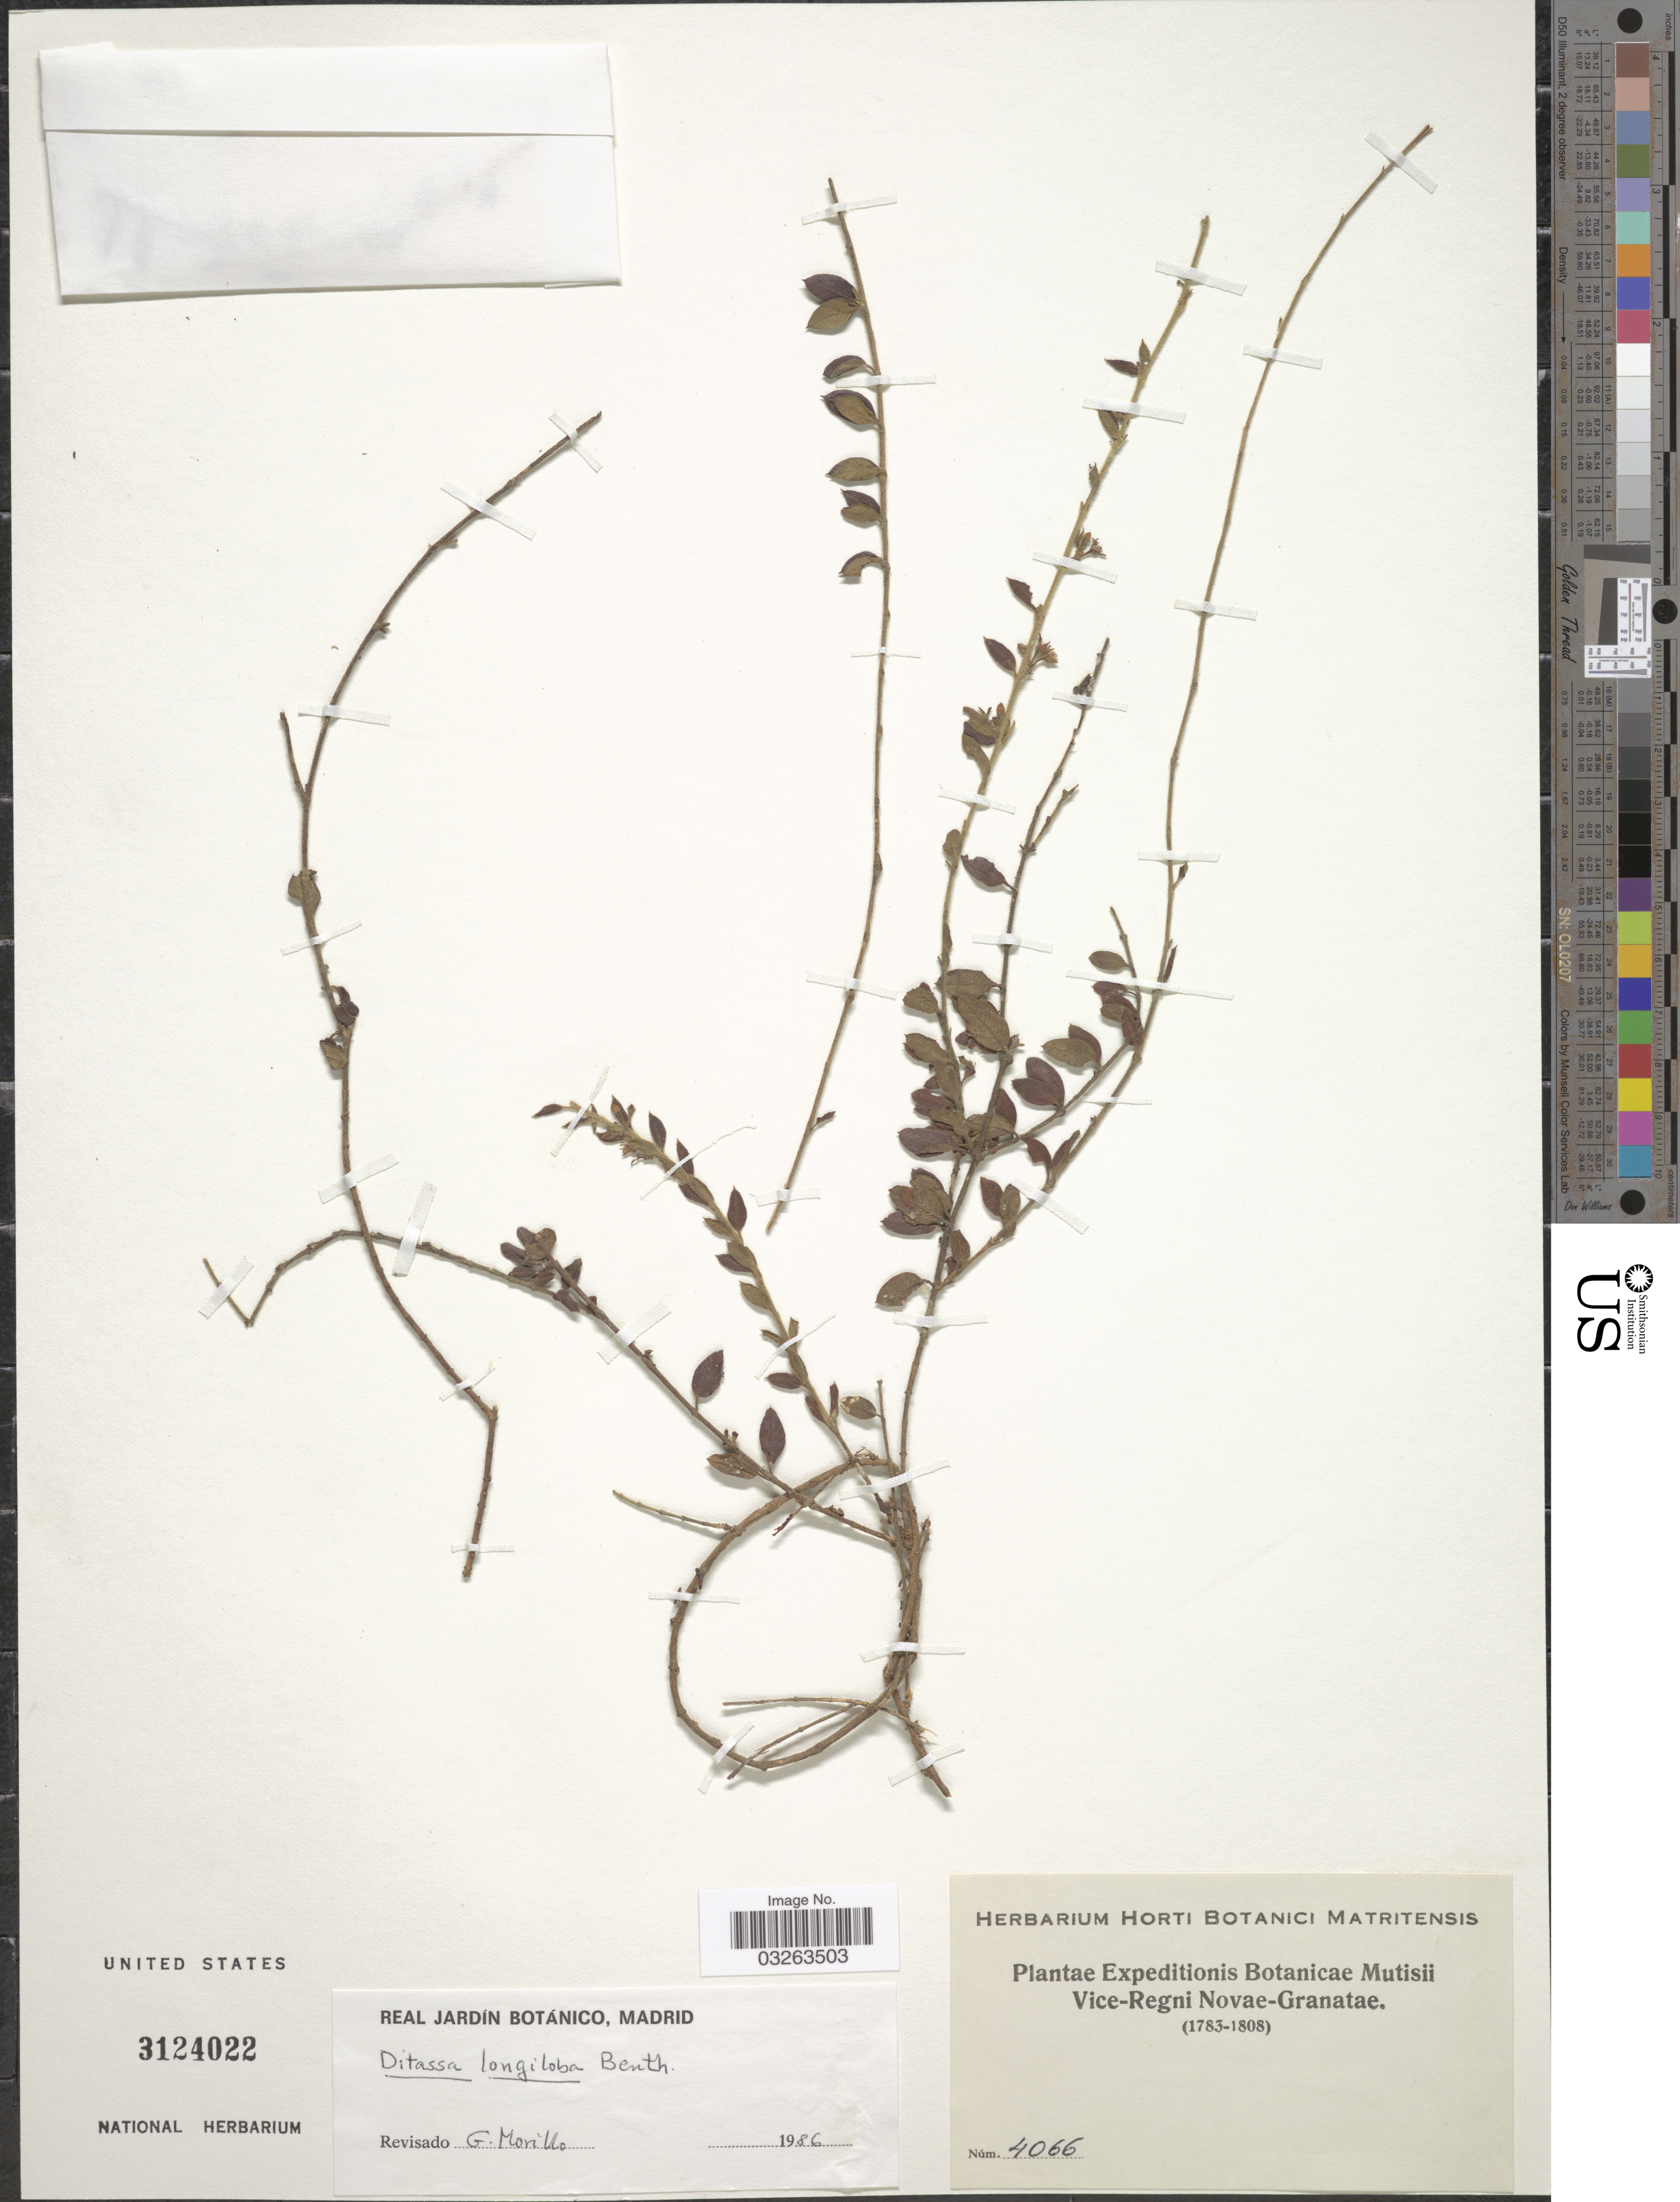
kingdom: Plantae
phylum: Tracheophyta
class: Magnoliopsida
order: Gentianales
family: Apocynaceae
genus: Ditassa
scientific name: Ditassa longiloba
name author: Benth.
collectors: ex herb. Horti Botanici Matritensis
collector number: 4066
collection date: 1783/1808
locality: Vice-Regni Novae-Granatae.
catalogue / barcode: US 3124022